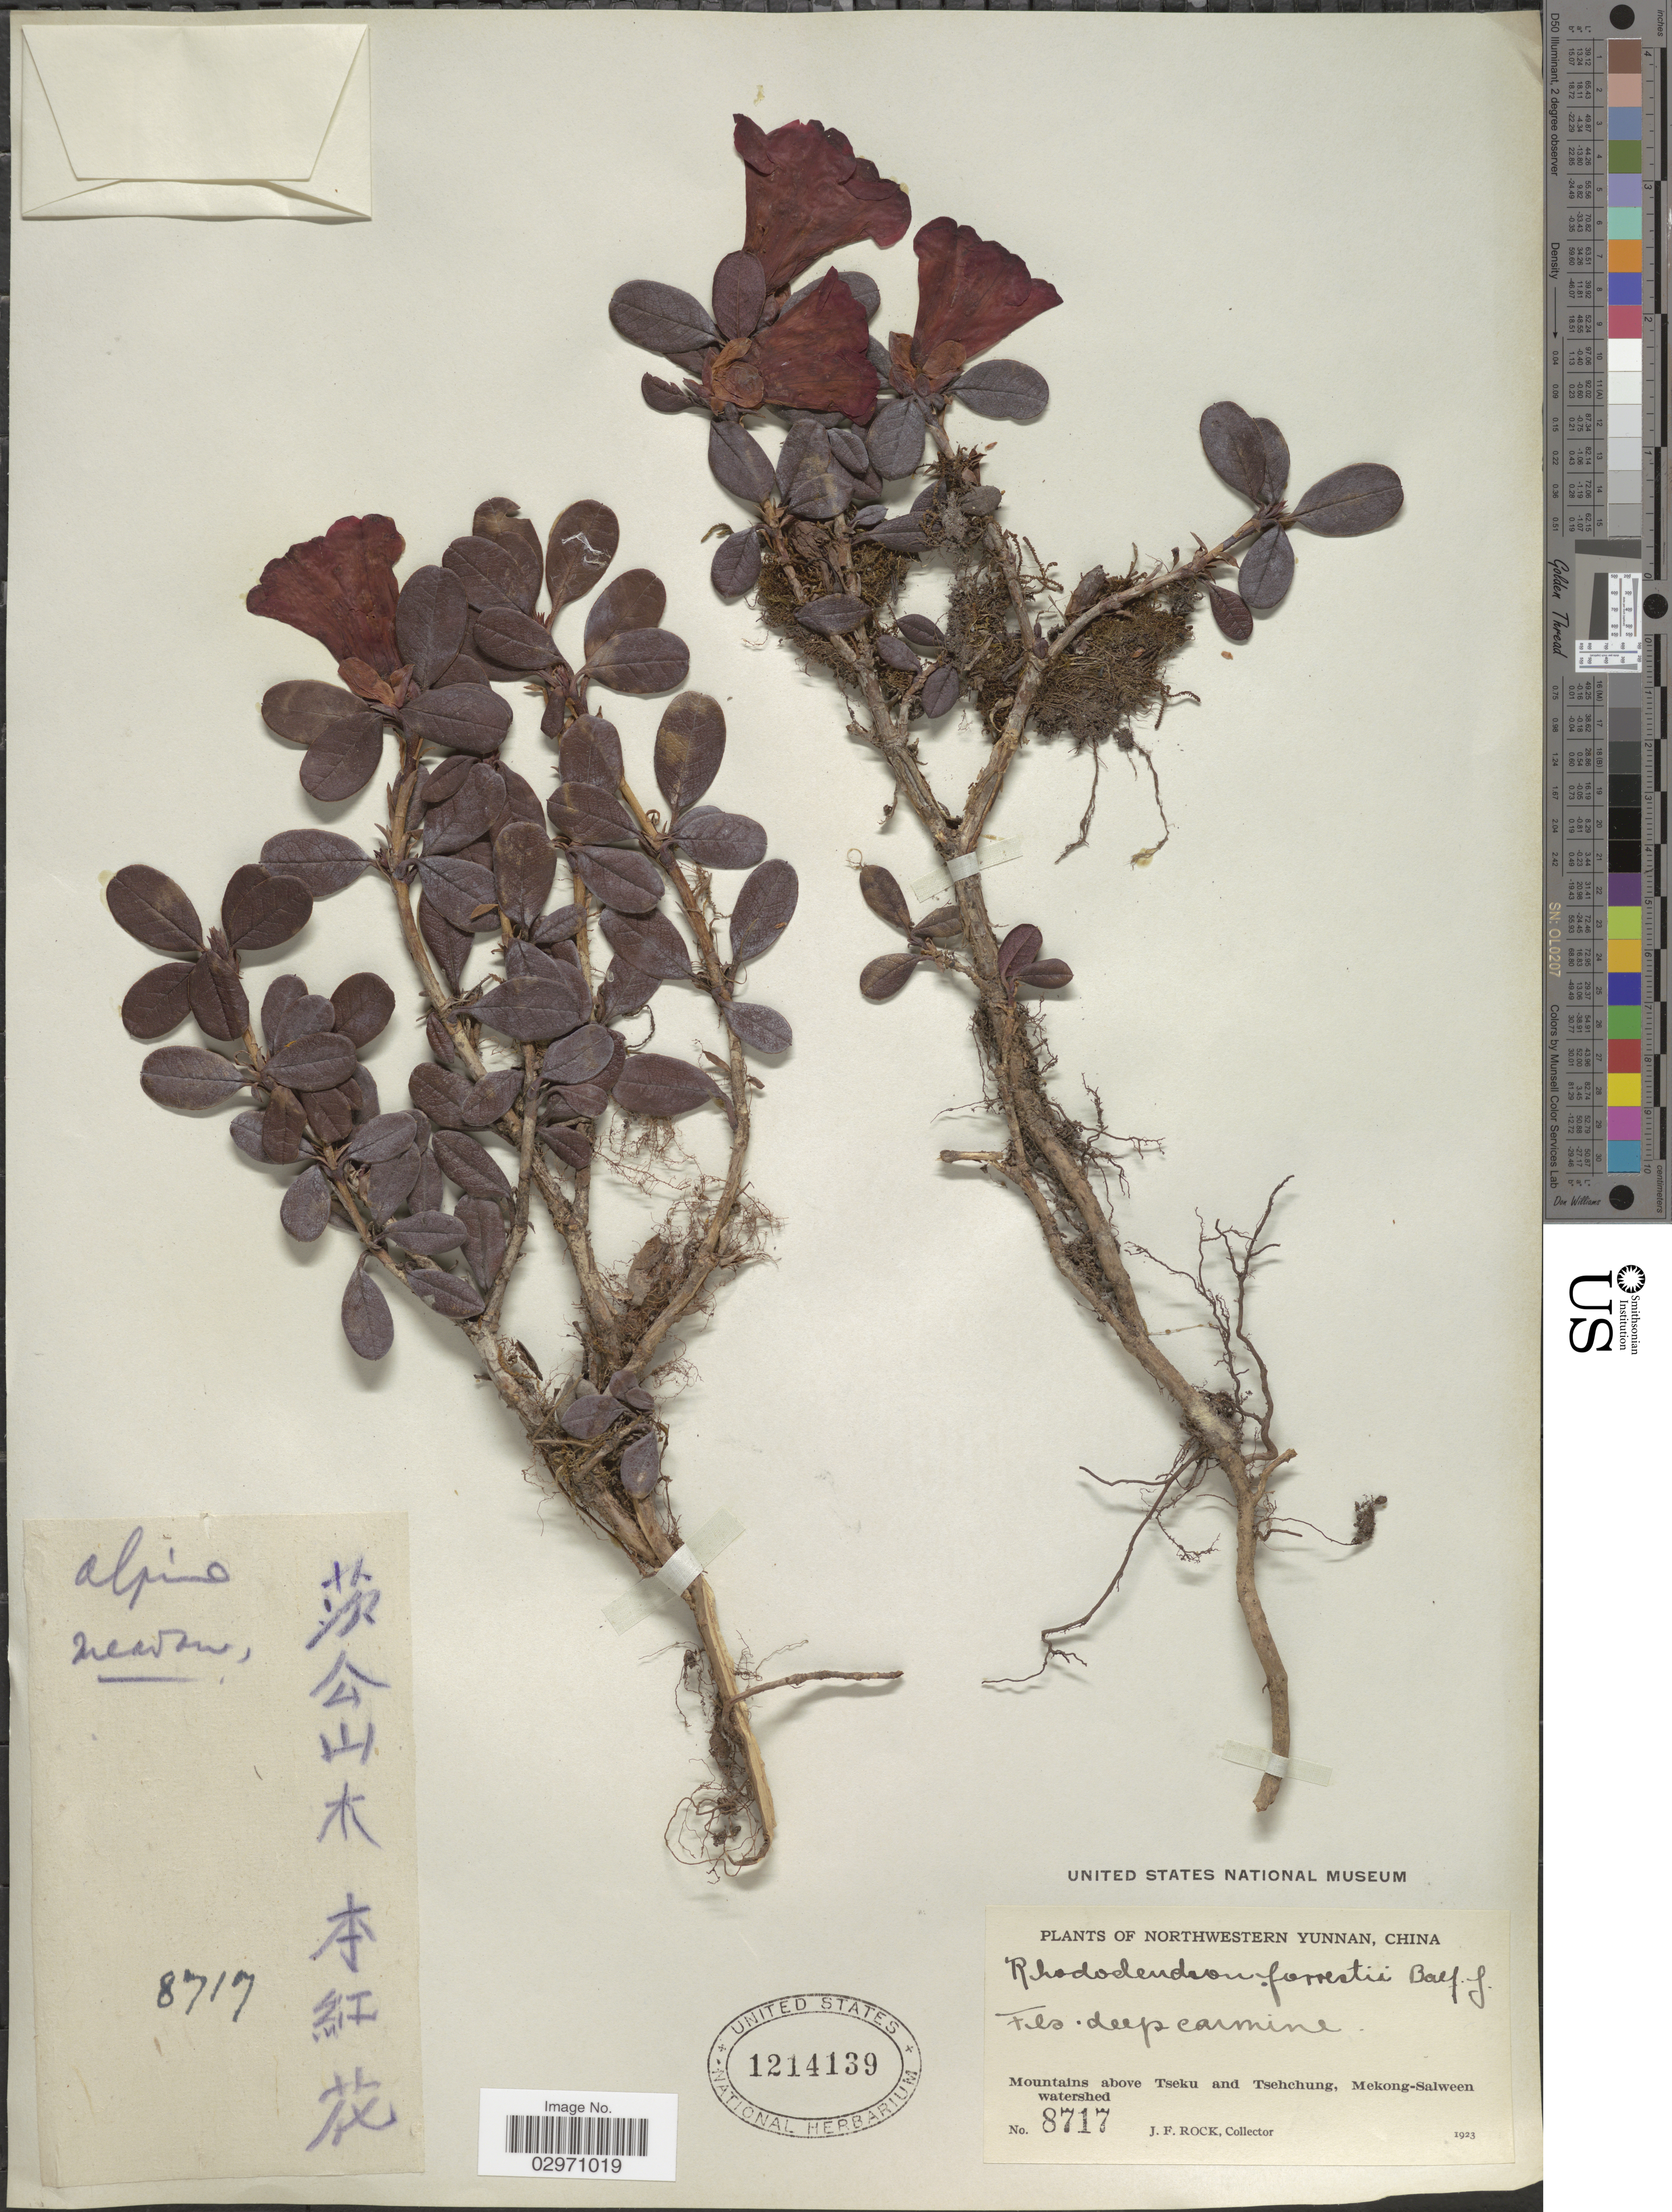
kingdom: Plantae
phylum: Tracheophyta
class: Magnoliopsida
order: Ericales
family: Ericaceae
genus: Rhododendron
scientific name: Rhododendron forrestii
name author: Balf. f. & Diels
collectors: J. Rock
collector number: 8717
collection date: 1923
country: China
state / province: Yunnan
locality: Northwestern Yunnan. Mountains above Tseku and Tsehchung, Mekong-Salween watershed.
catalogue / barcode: US 1214139